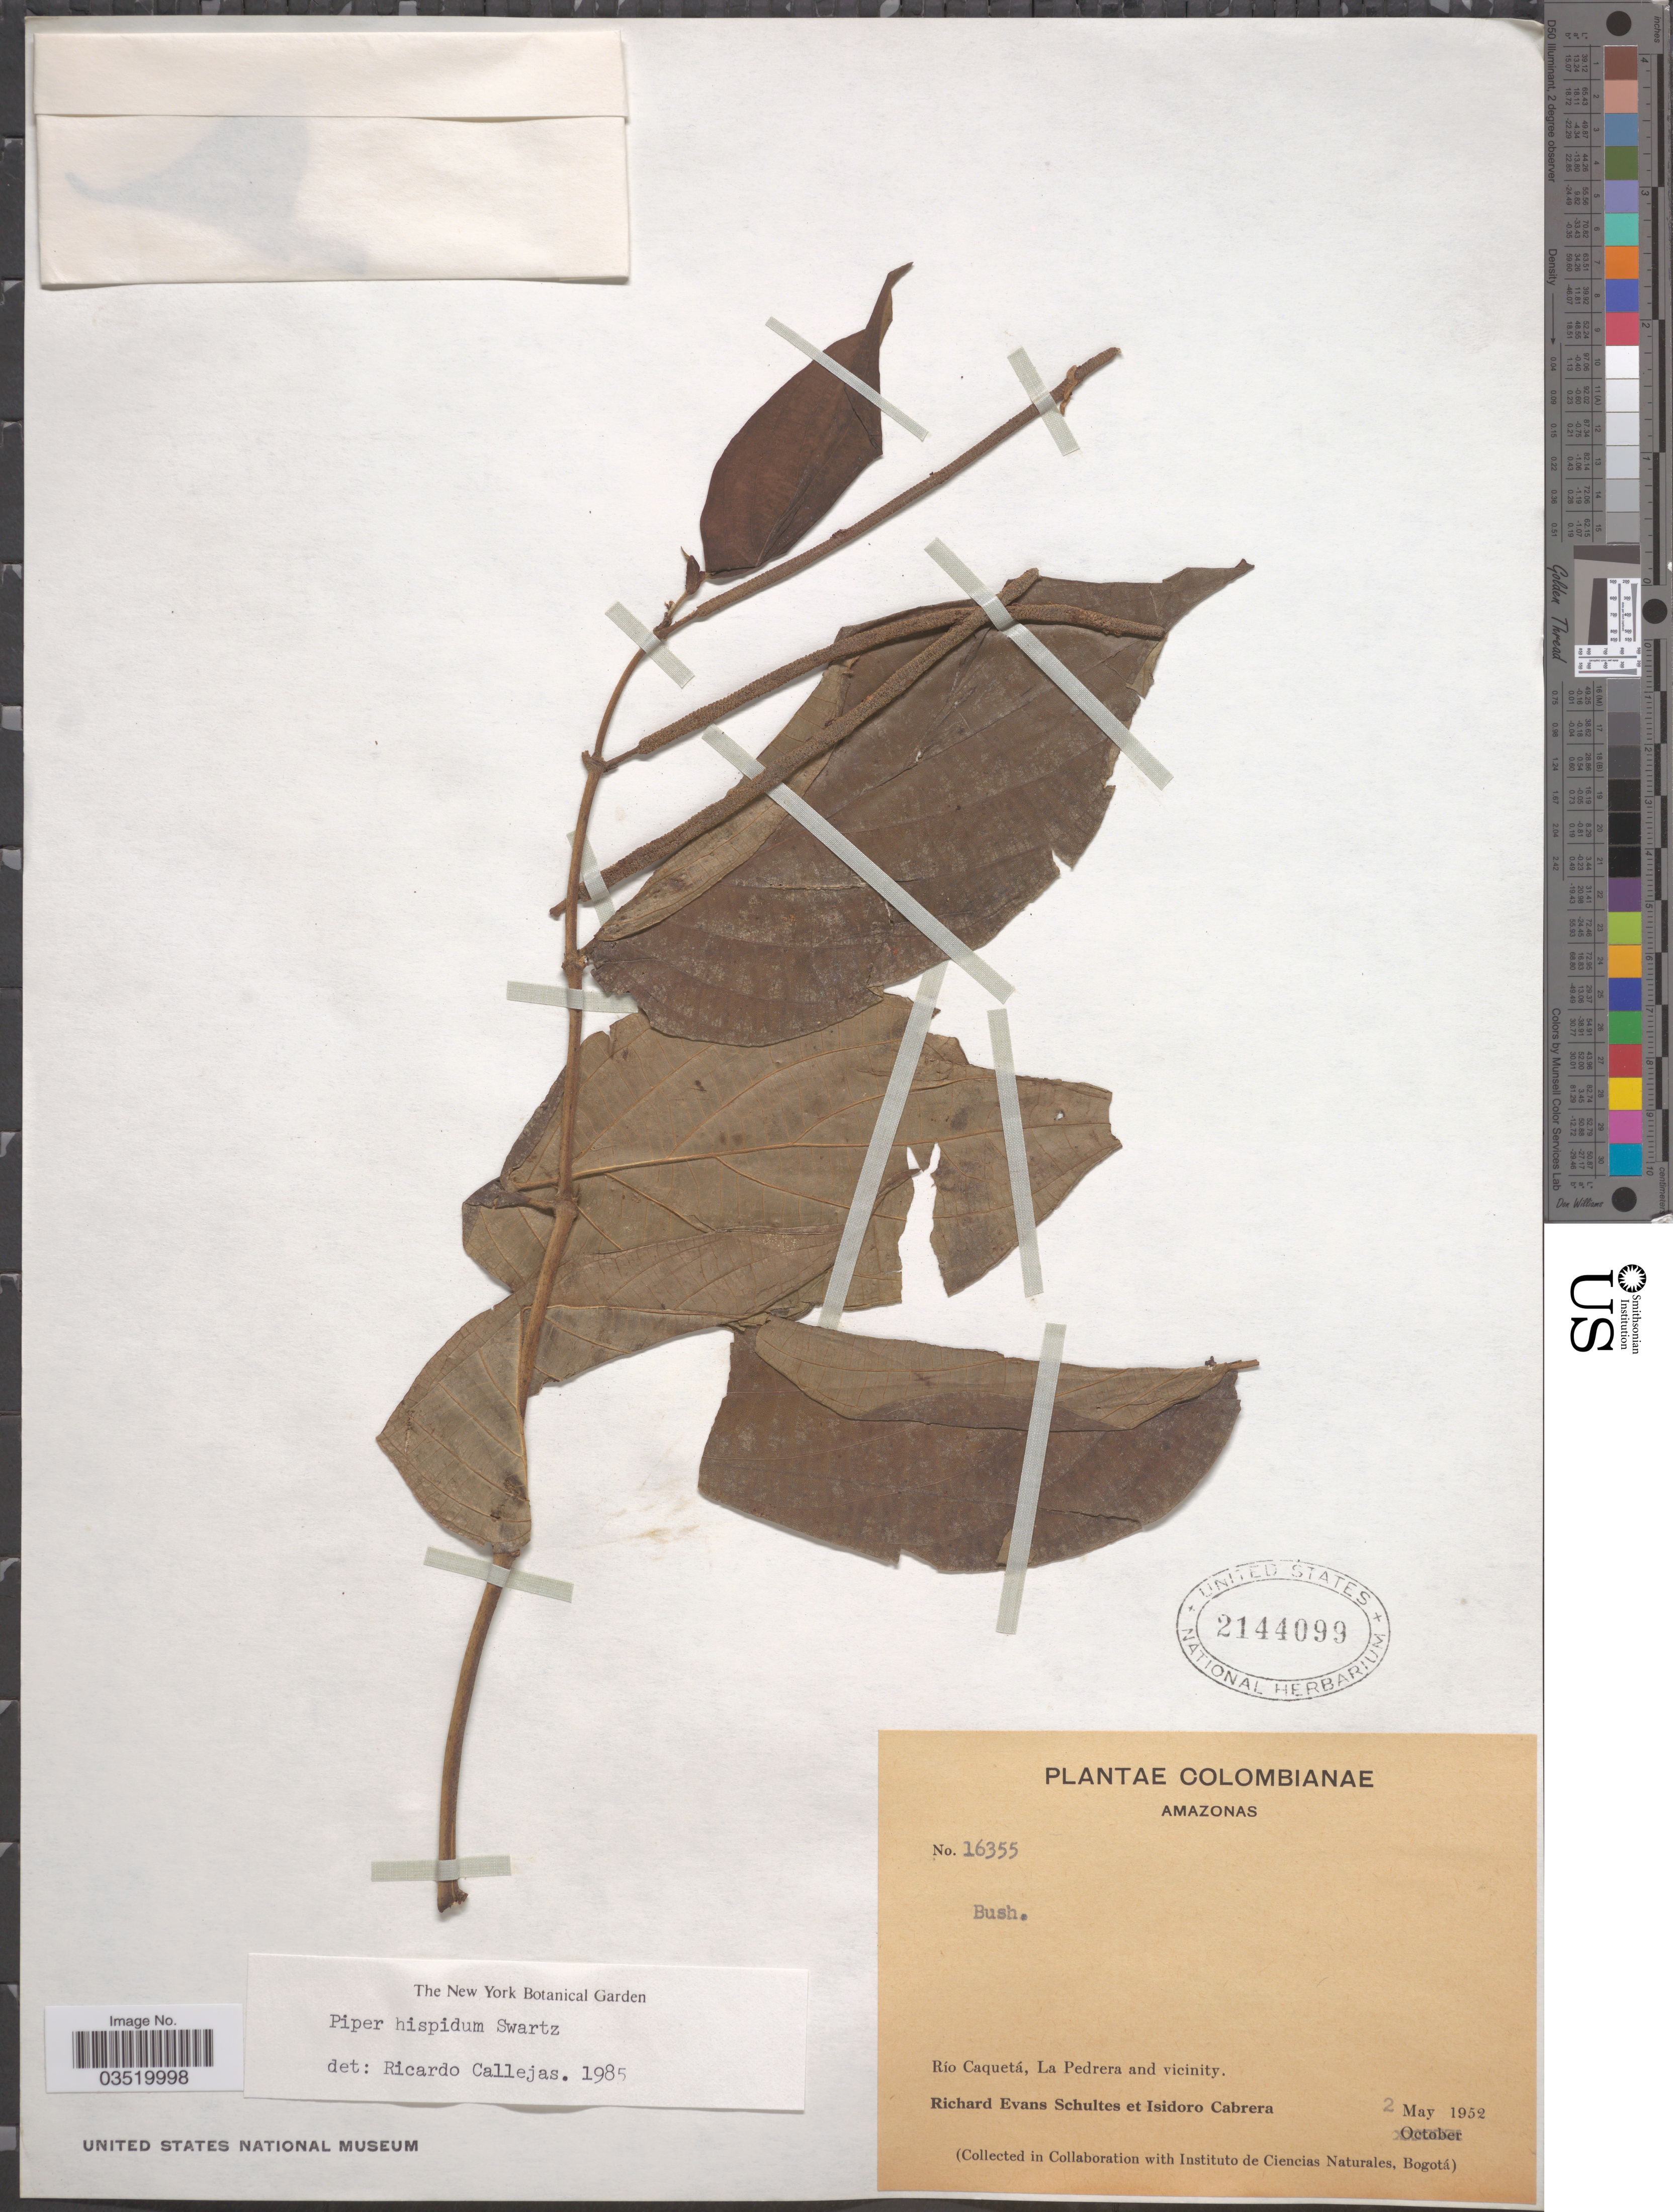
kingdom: Plantae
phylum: Tracheophyta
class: Magnoliopsida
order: Piperales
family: Piperaceae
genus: Piper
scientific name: Piper hispidum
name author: Sw.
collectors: R. E. Schultes & I. Cabrera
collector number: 16355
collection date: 1952-05-02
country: Colombia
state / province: Amazônas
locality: Río Caquetá, La Pedrera and vicinity.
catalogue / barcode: US 2144099